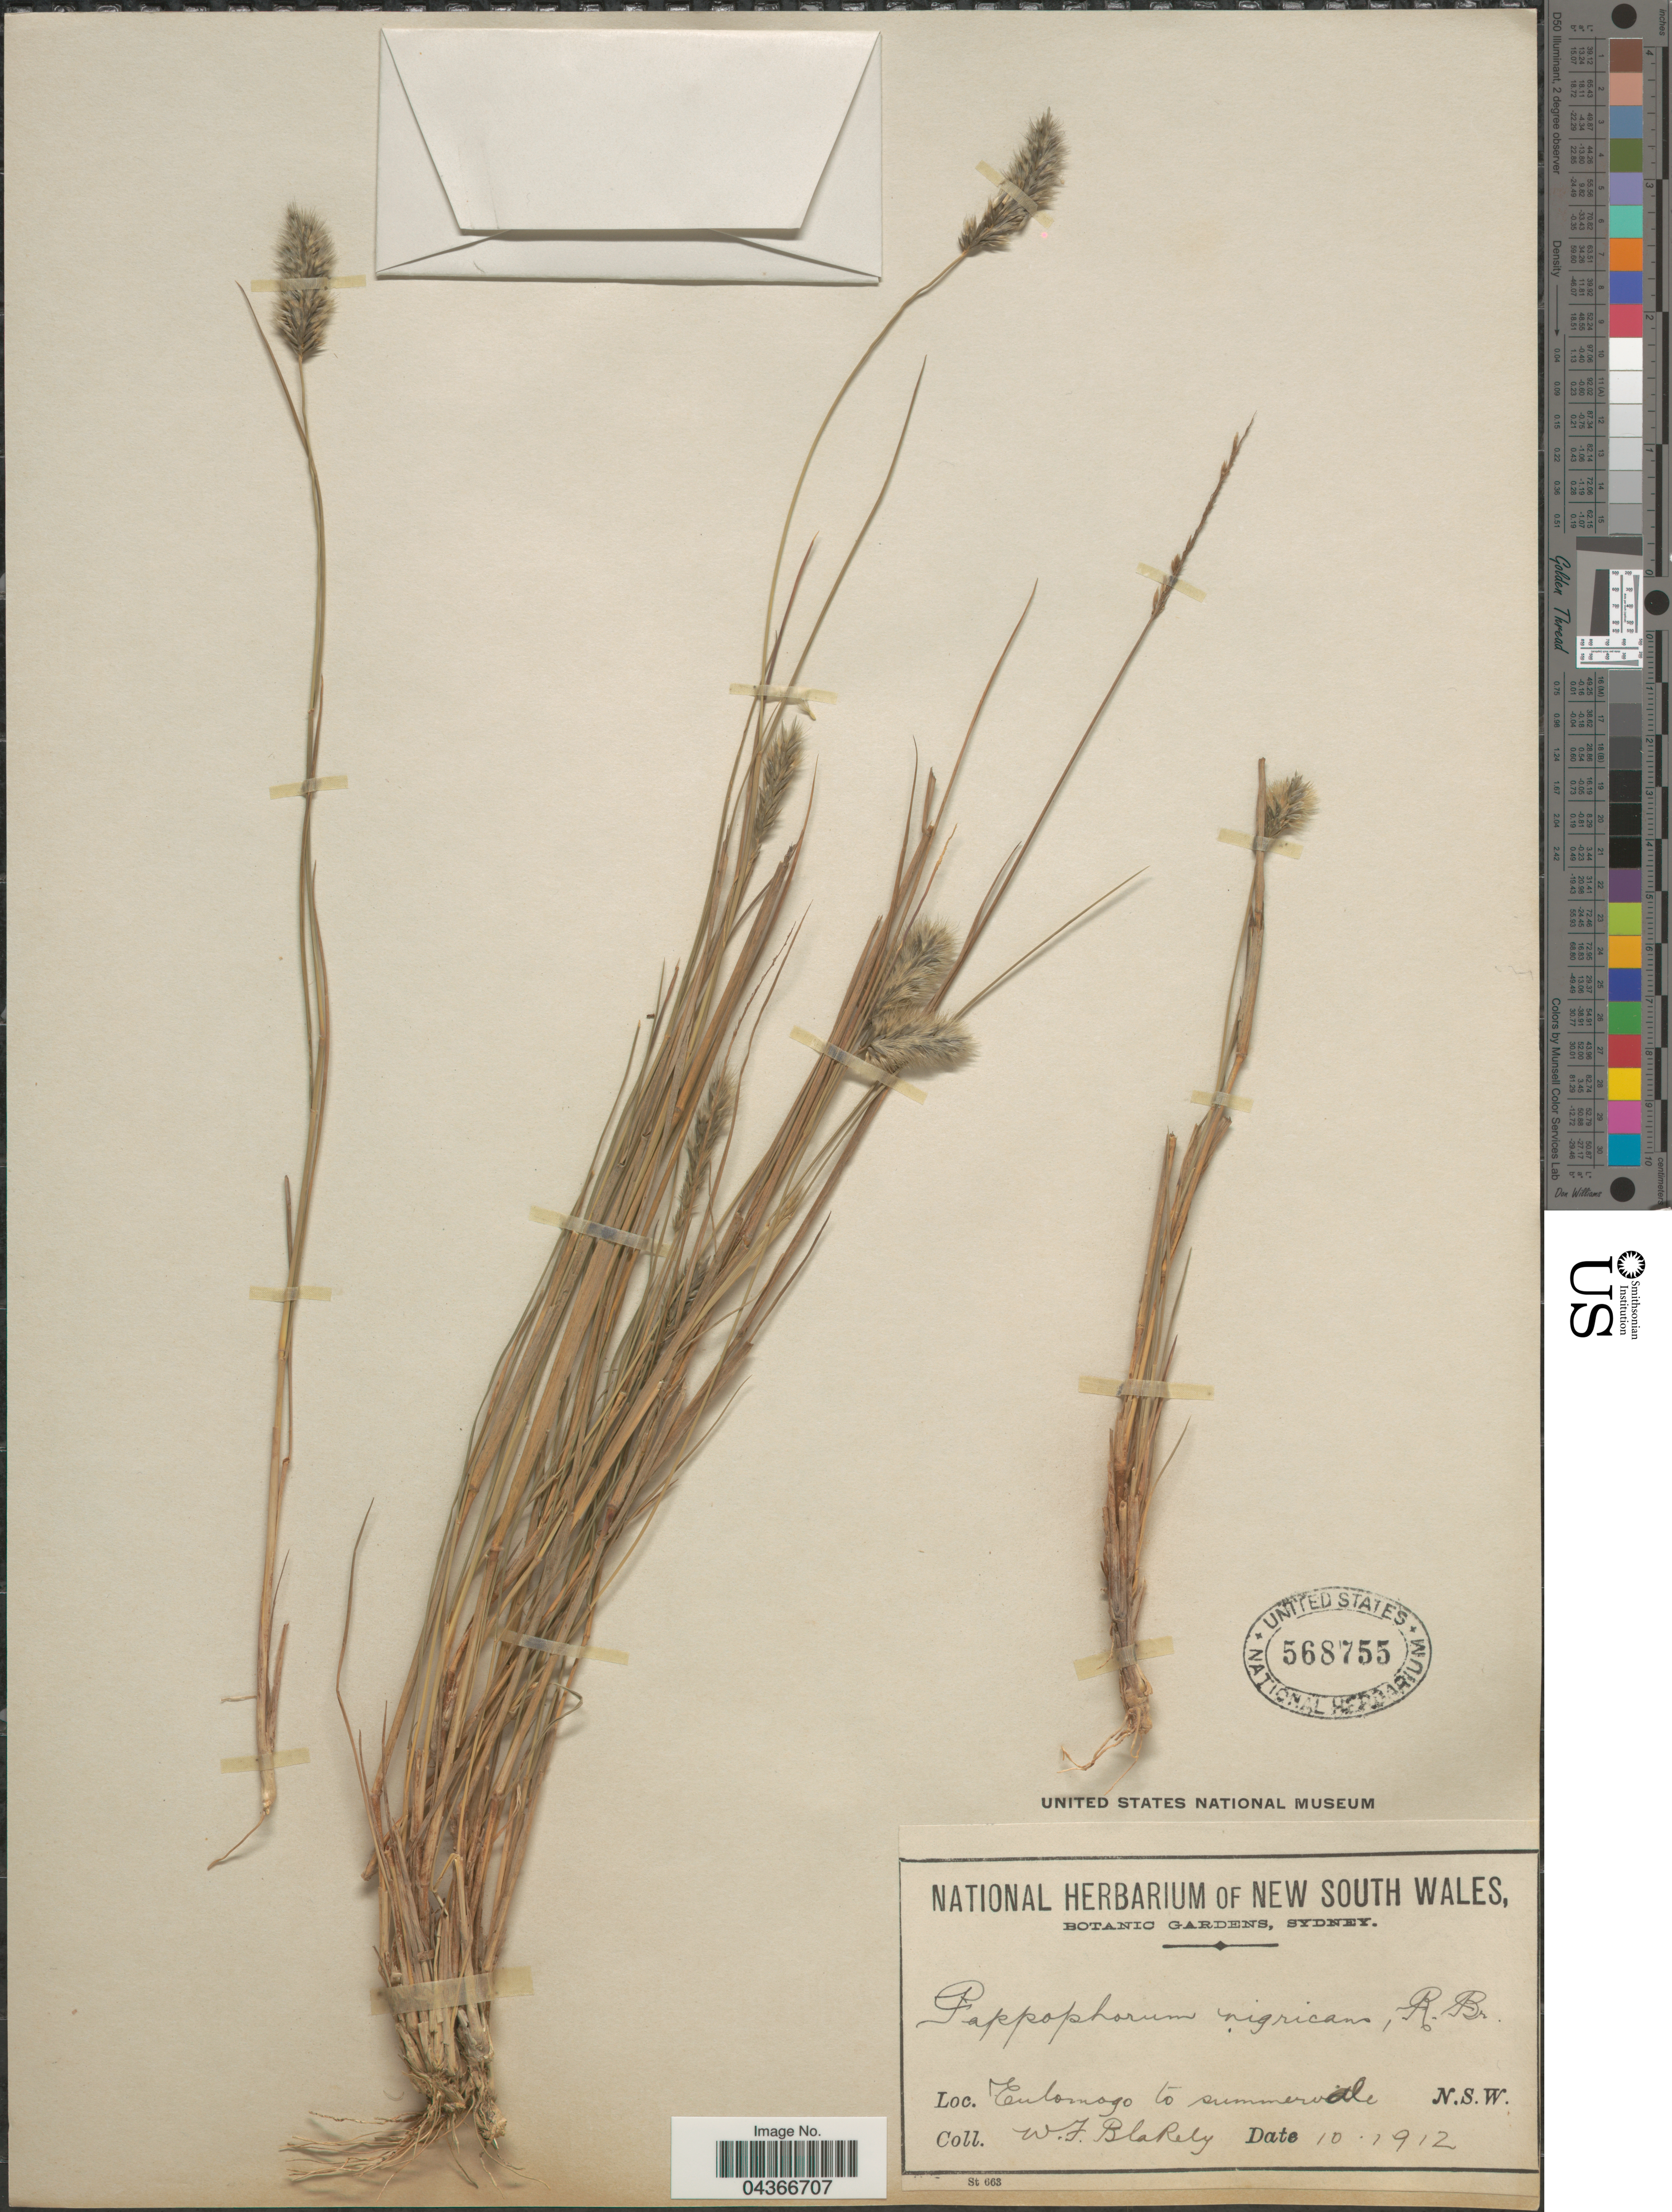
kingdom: Plantae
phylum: Tracheophyta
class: Liliopsida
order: Poales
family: Poaceae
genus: Enneapogon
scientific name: Enneapogon nigricans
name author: (R. Br.) P. Beauv.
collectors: W. Blakely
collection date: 1912-10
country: Australia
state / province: New South Wales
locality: Culomogo [interpreted] to summervale.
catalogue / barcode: US 568755